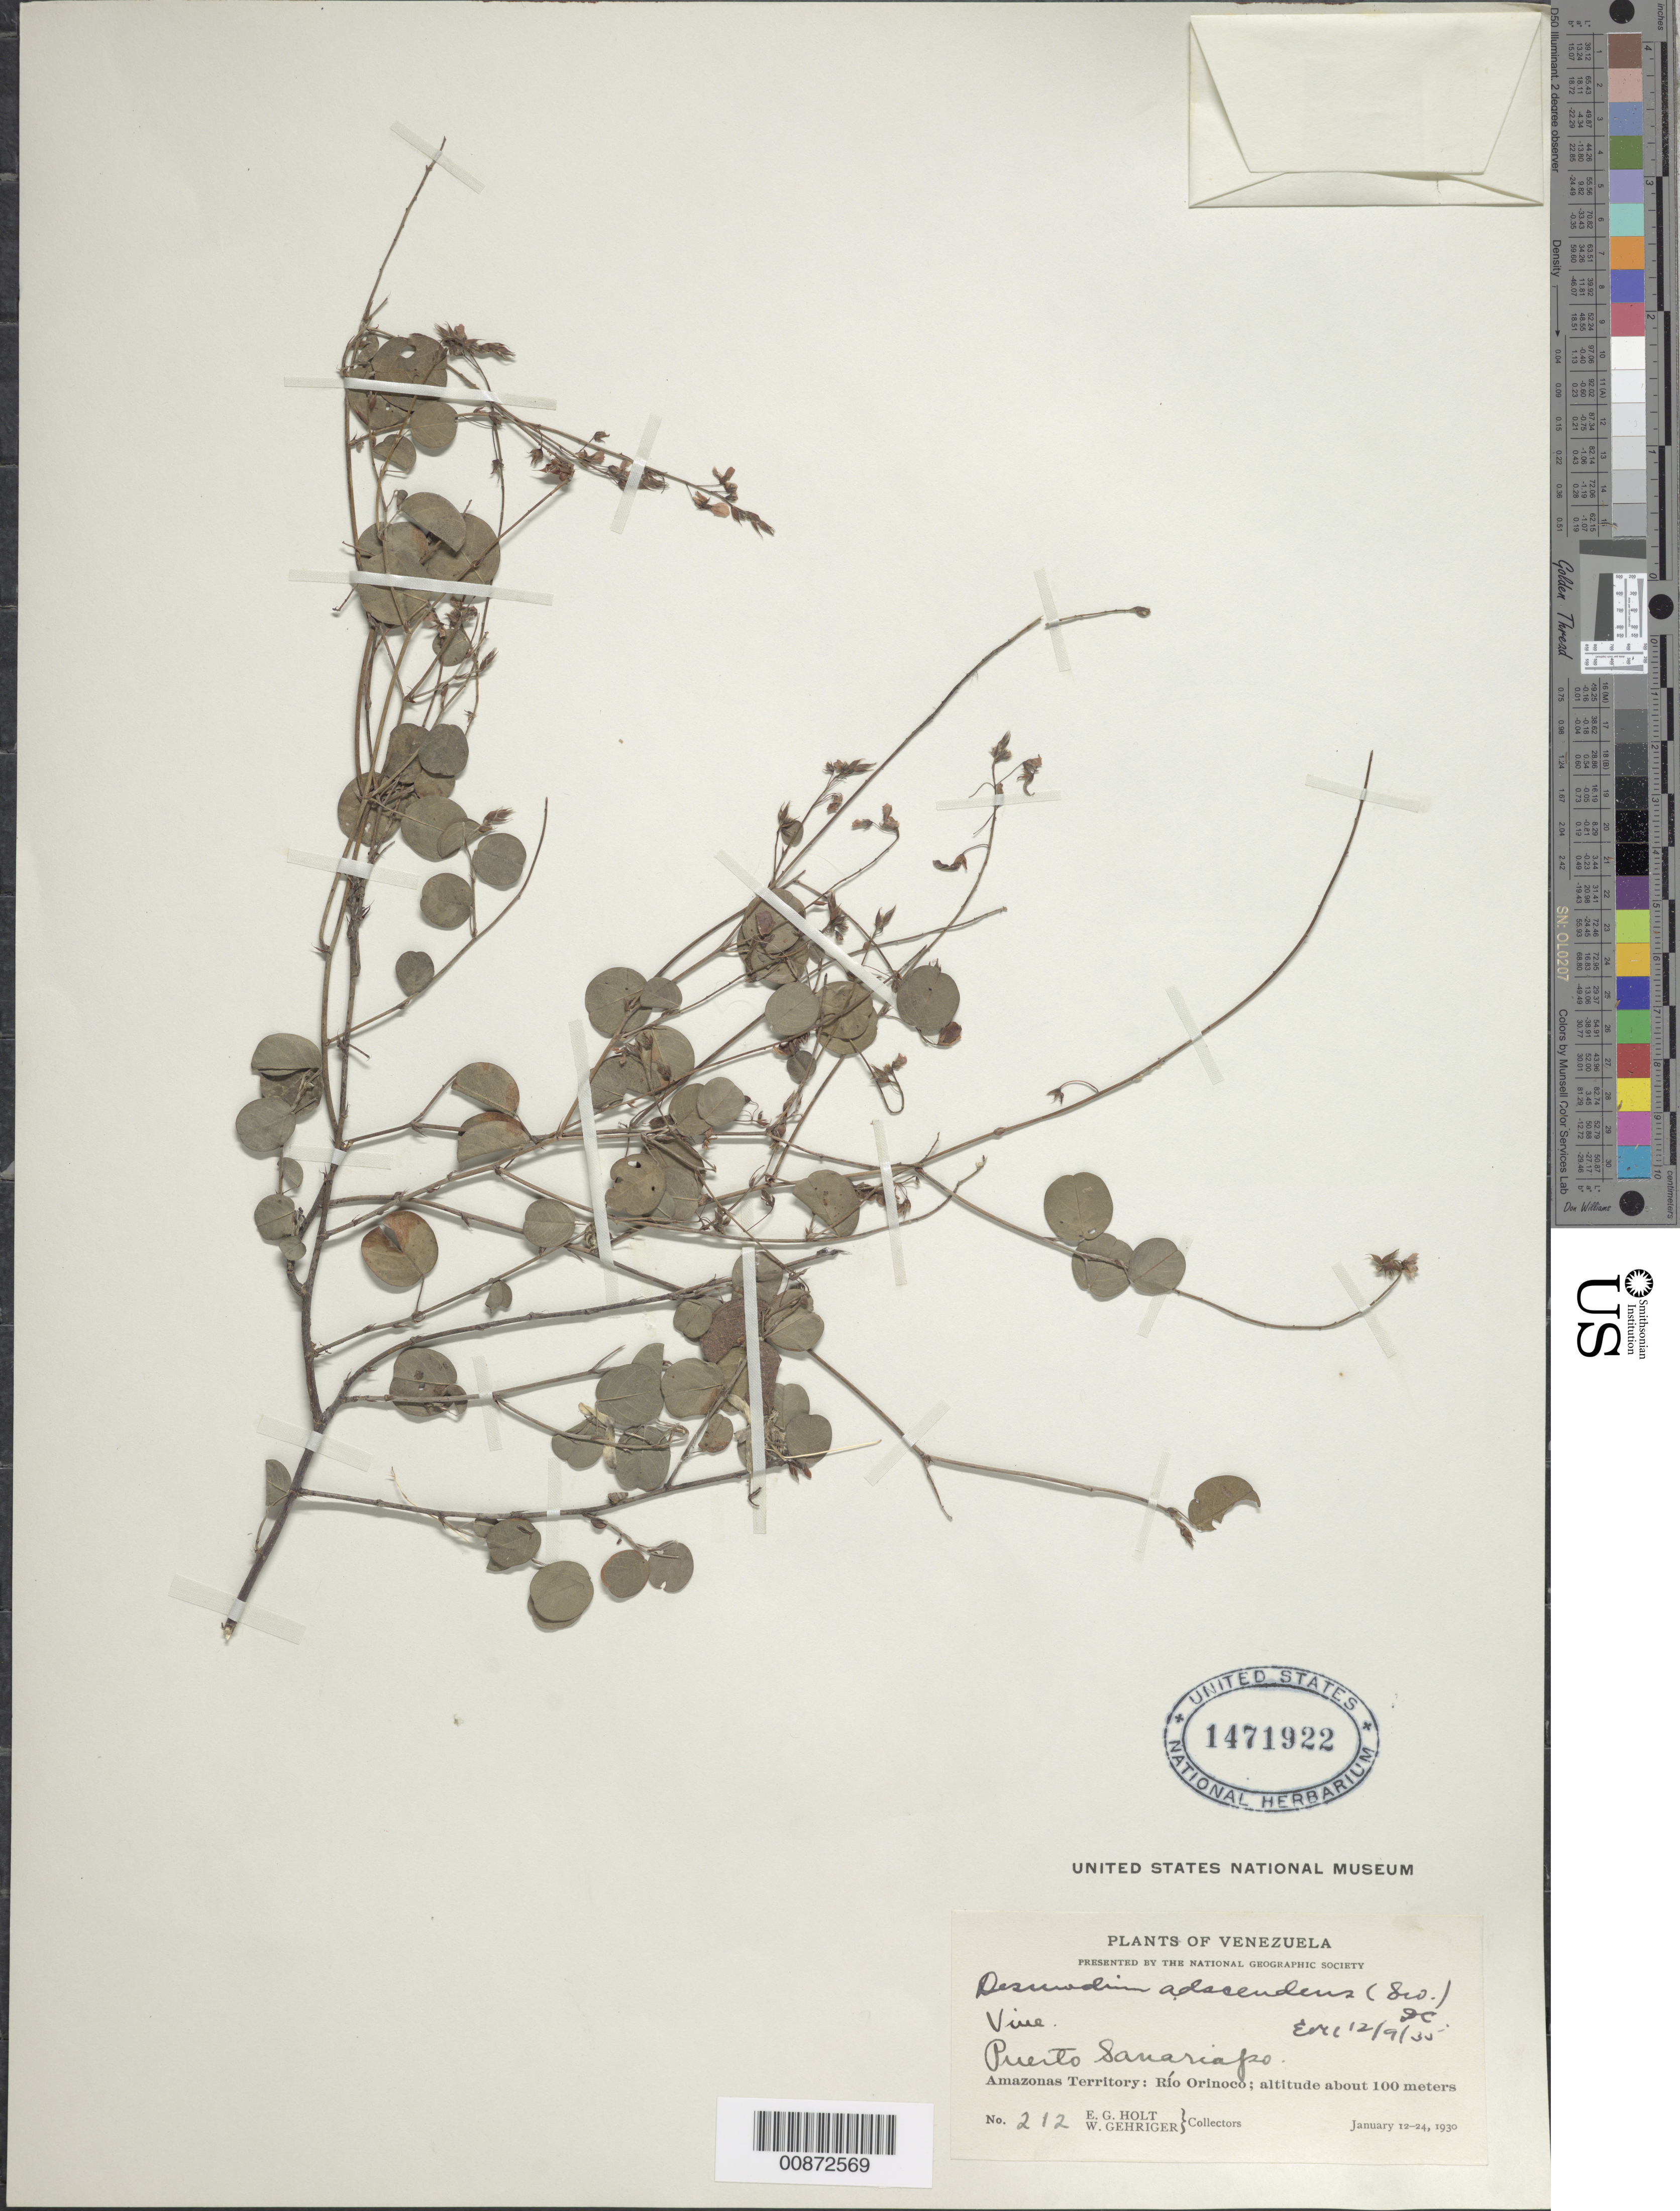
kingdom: Plantae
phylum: Tracheophyta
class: Magnoliopsida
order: Fabales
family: Fabaceae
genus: Grona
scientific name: Grona adscendens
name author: (Sw.) H. Ohashi & K. Ohashi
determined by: Strong, Mark T., (BOT), Smithsonian Institution - National Museum of Natural History (UNITED STATES)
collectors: E. Holt & W. Gehriger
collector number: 212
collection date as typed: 12-Jan-30 to 24-Jan-30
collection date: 1930-01-12/1930-01-24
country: Venezuela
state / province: Amazonas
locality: Río Orinoco, Puerto Sanariapo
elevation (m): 100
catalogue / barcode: US 1471922